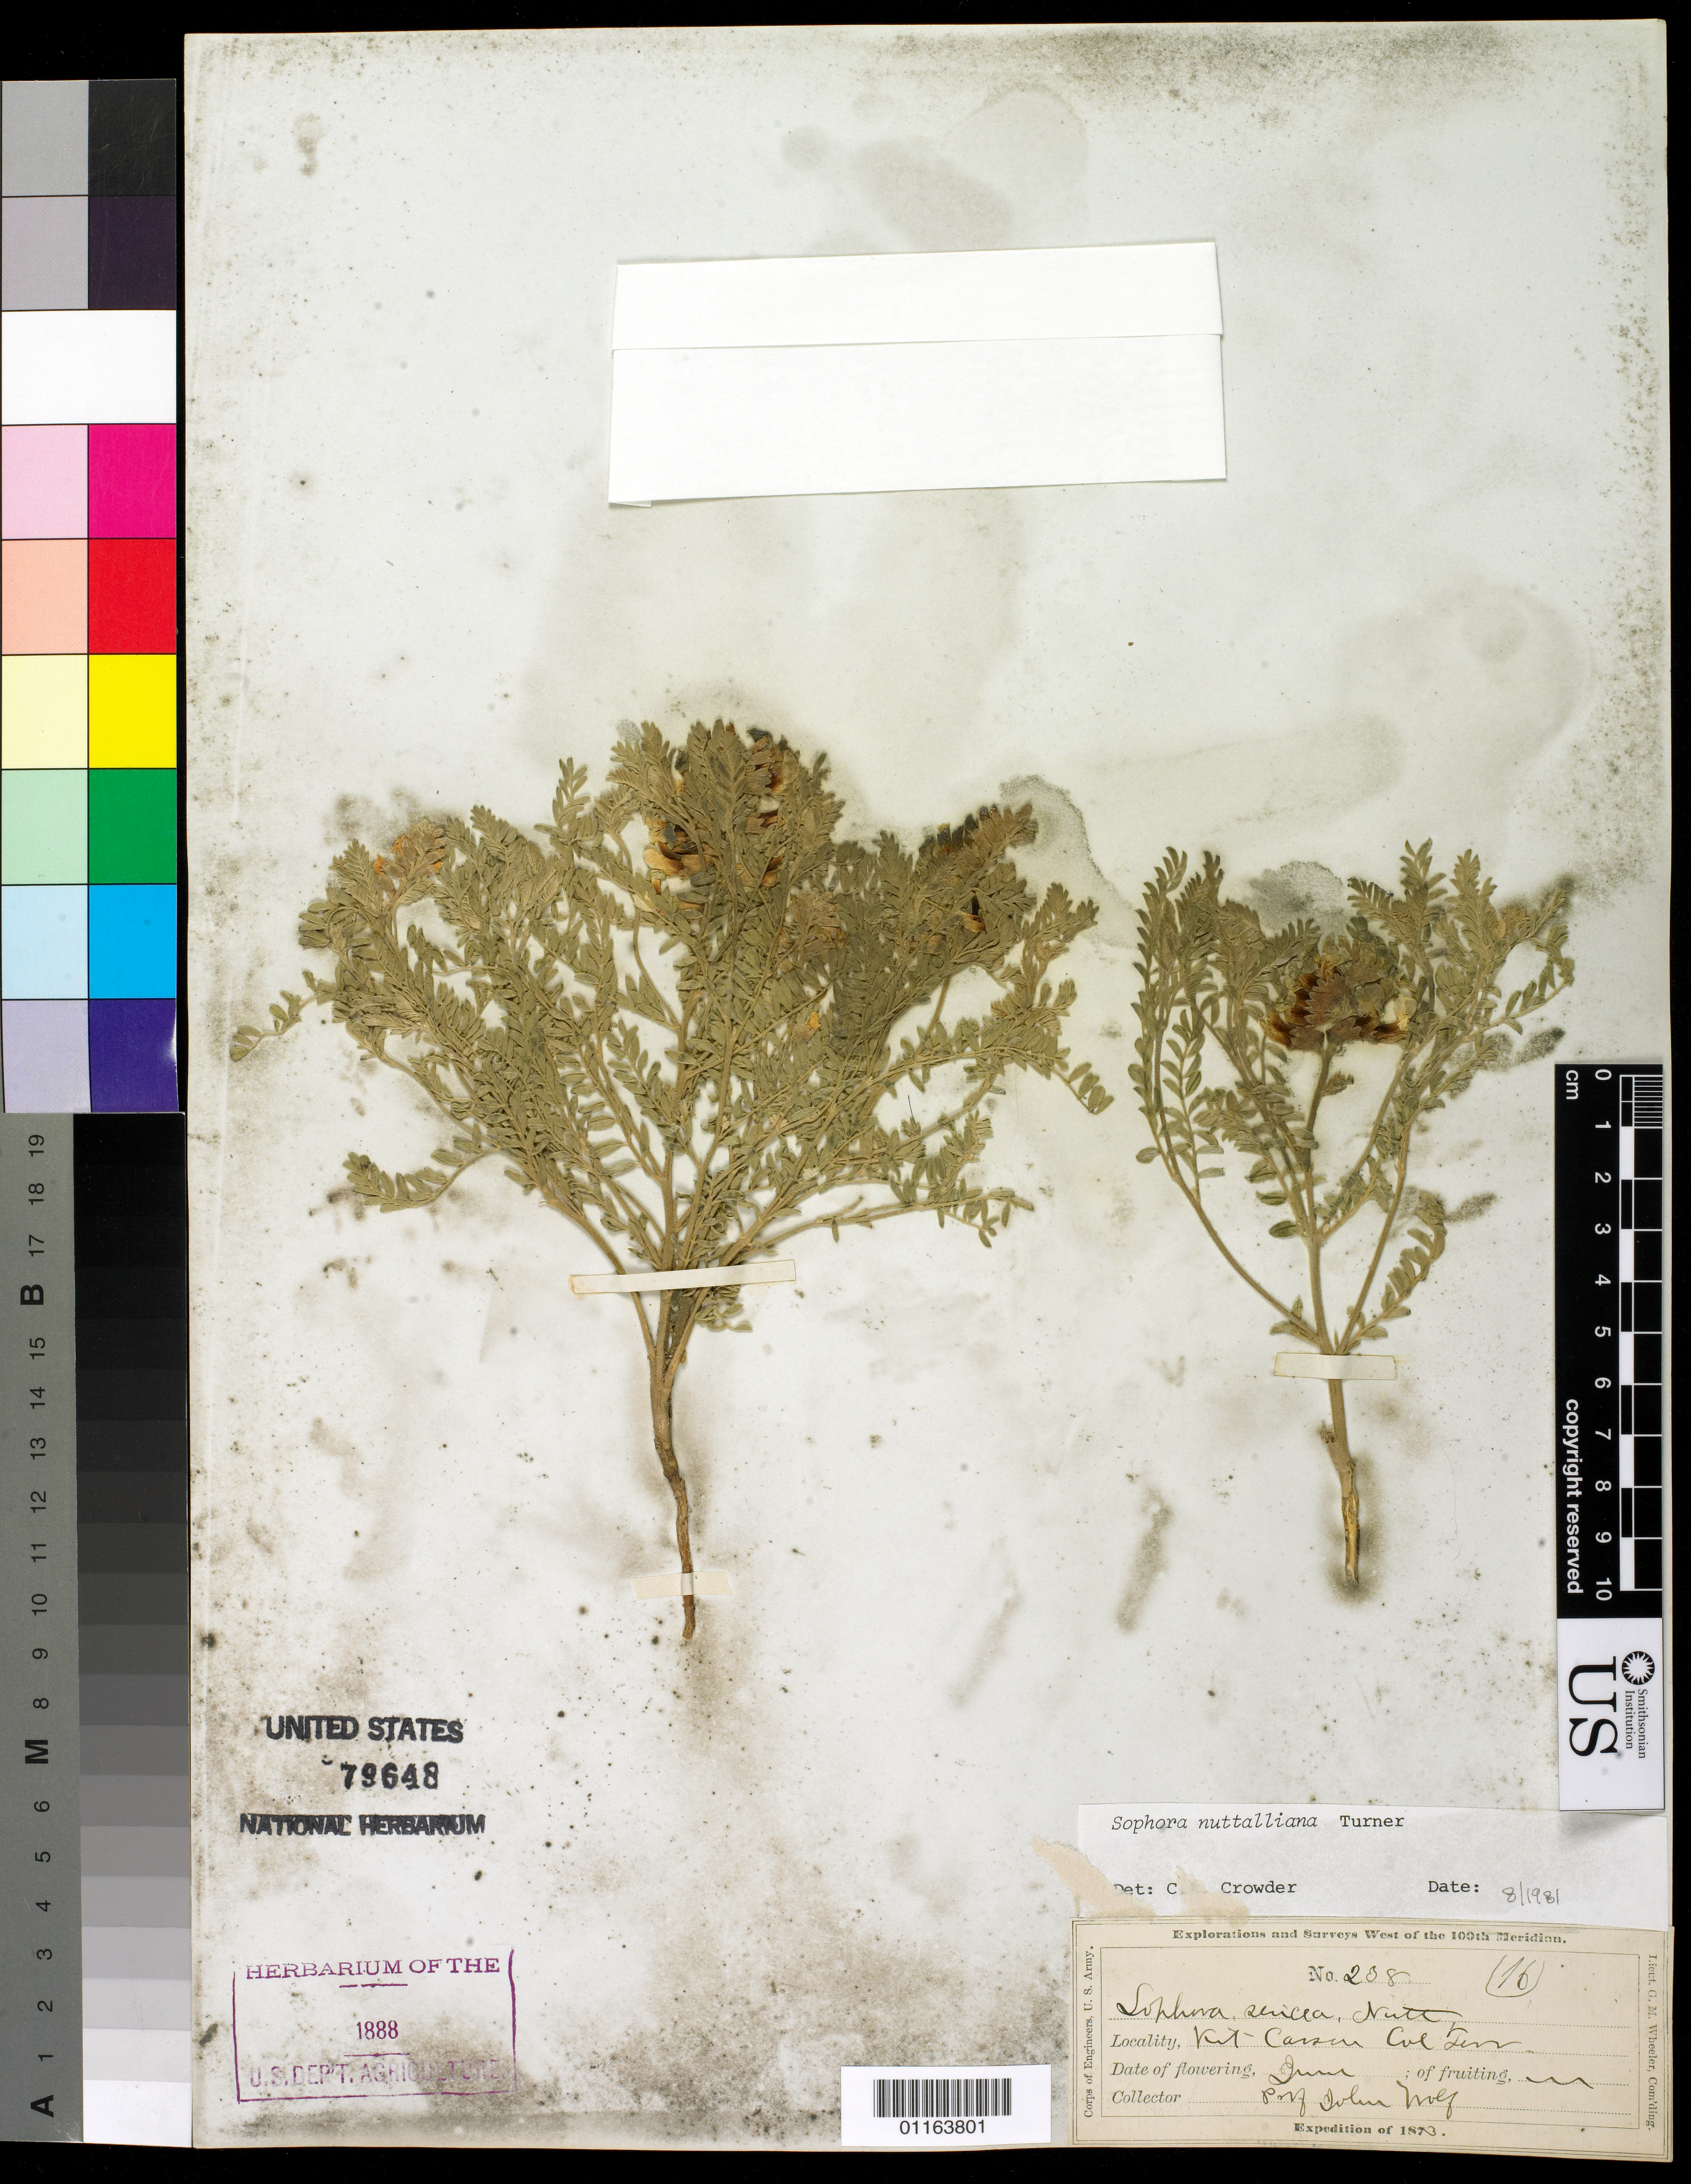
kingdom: Plantae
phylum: Tracheophyta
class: Magnoliopsida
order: Fabales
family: Fabaceae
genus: Sophora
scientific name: Sophora nuttalliana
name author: B.L. Turner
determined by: Crowder, C.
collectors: J. Wolf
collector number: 208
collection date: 1873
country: United States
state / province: Colorado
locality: Kit Carson, Col Ter.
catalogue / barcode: US 79648